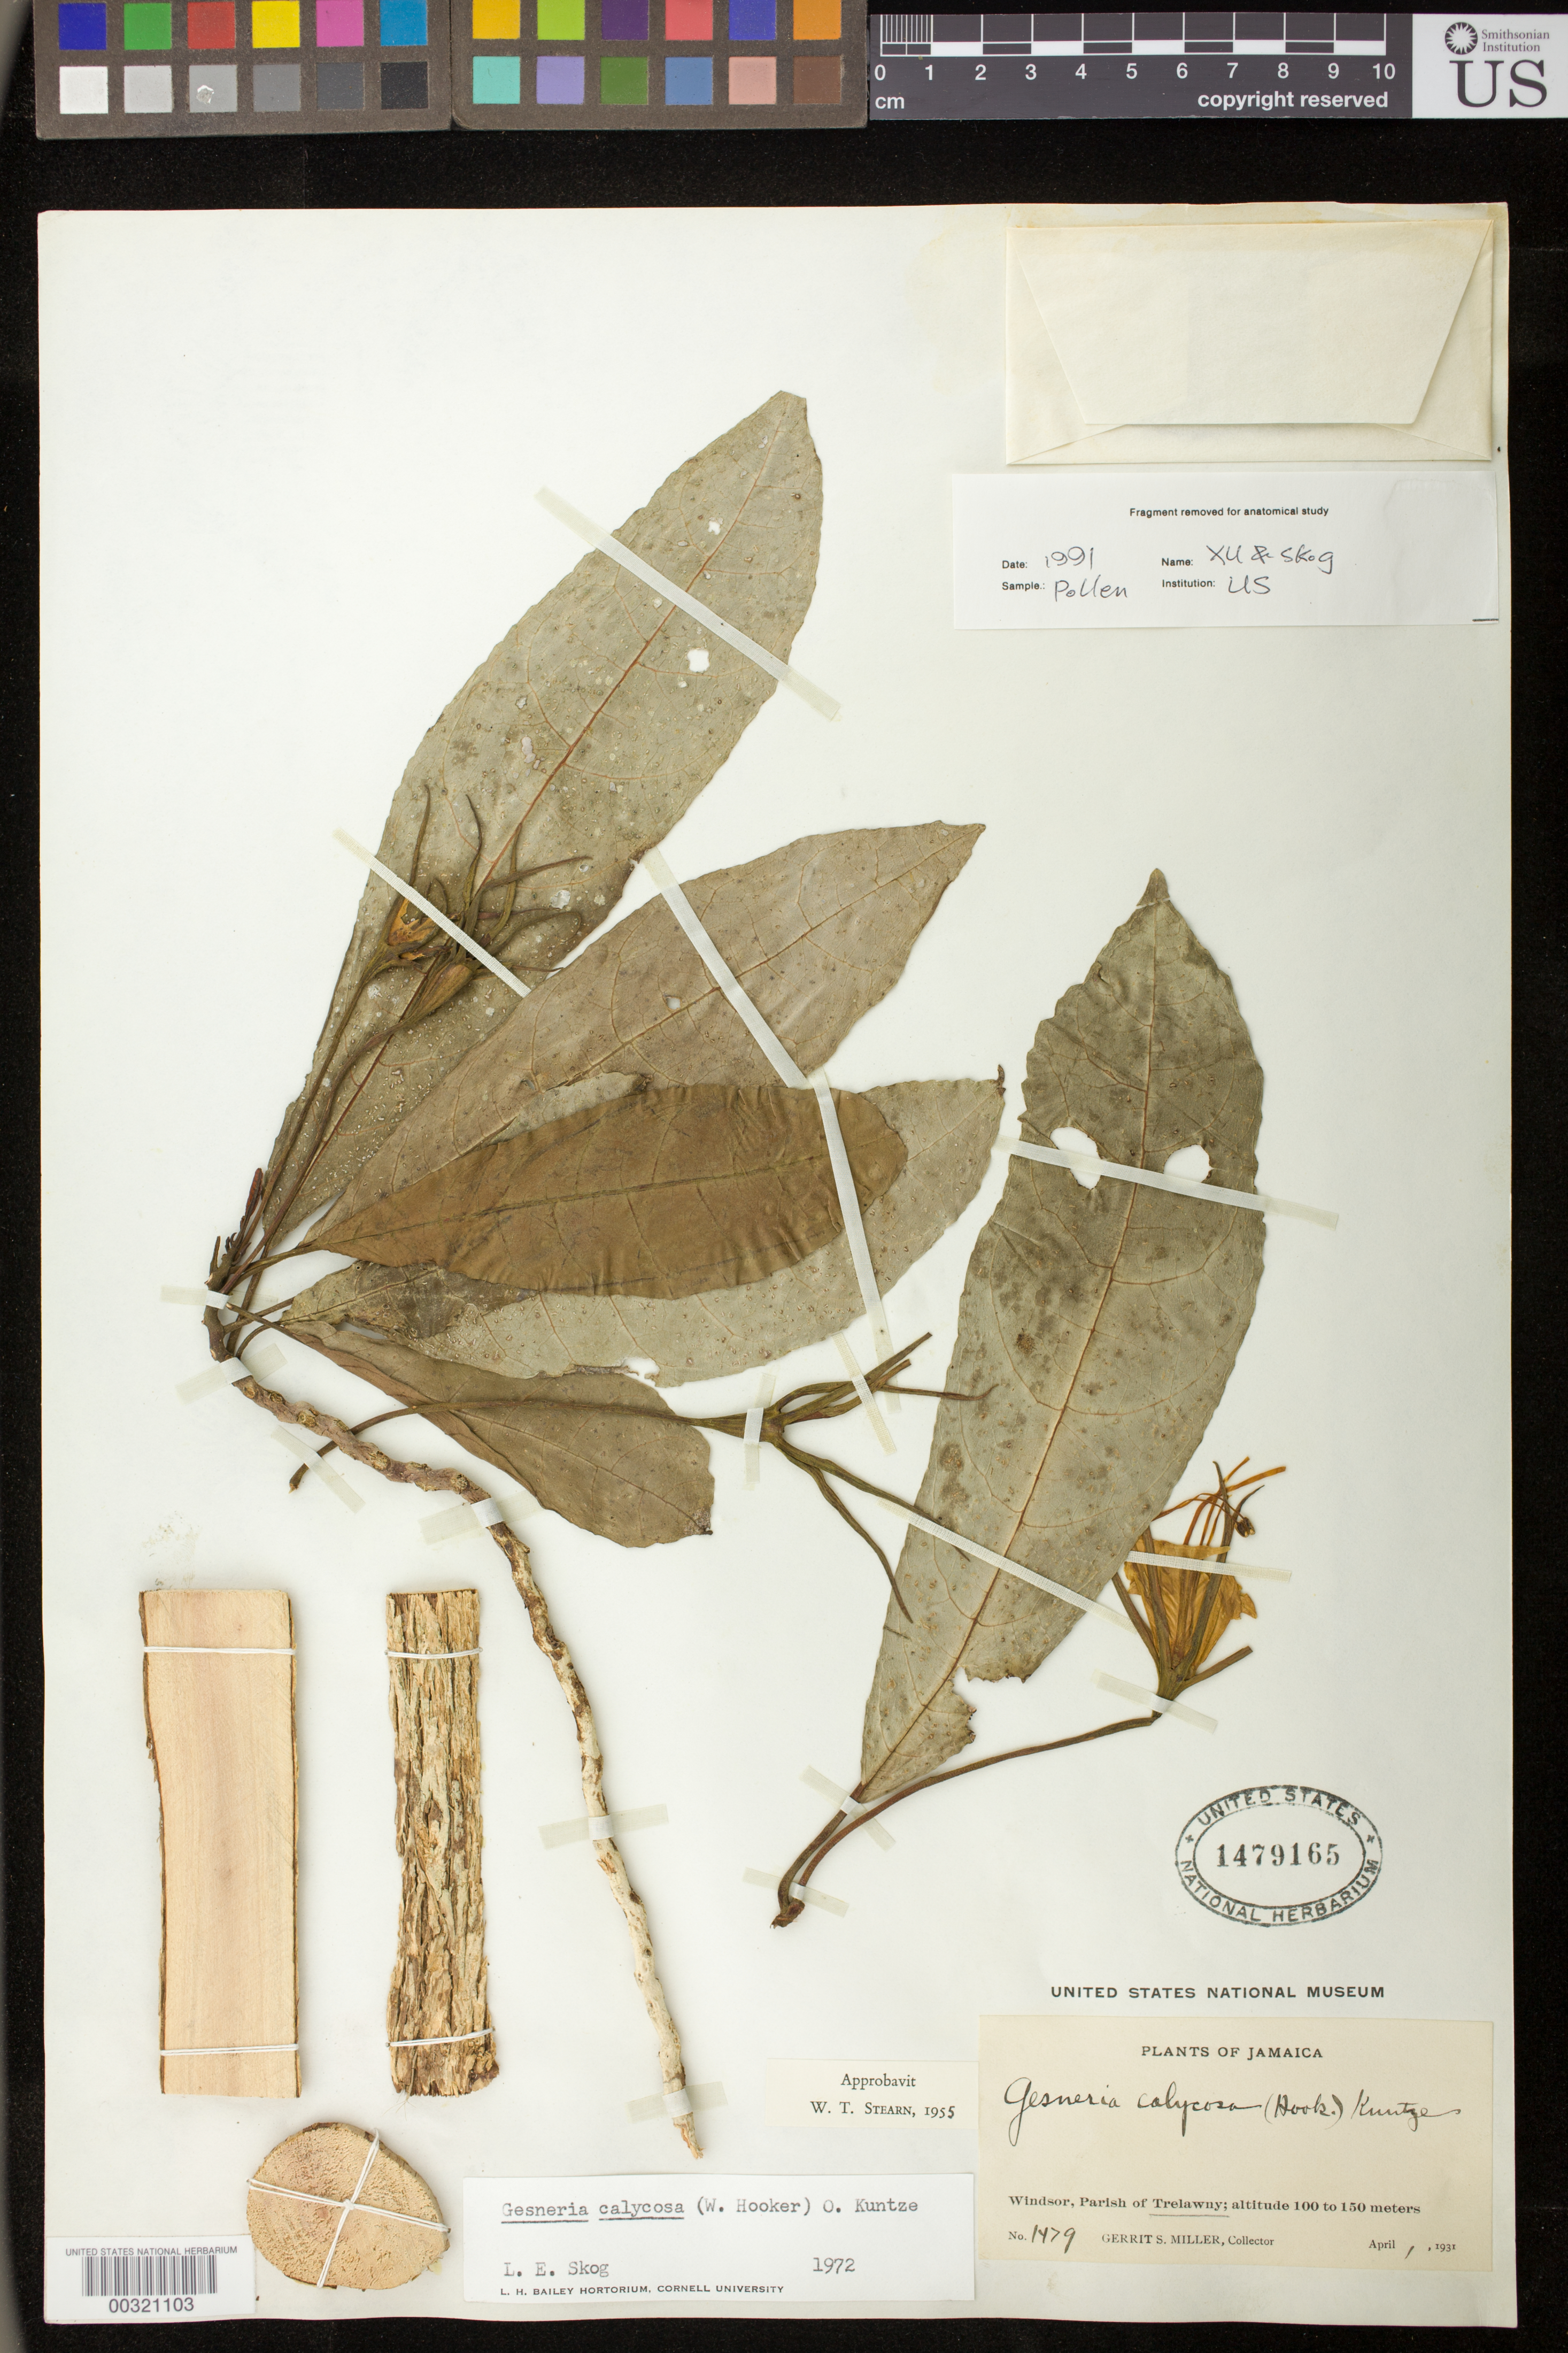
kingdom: Plantae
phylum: Tracheophyta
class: Magnoliopsida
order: Lamiales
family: Gesneriaceae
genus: Gesneria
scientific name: Gesneria calycosa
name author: (Hook.) Kuntze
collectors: G. S. Miller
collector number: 1479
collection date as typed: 01 Apr 1931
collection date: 1931-04-01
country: Jamaica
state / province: Trelawny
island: Jamaica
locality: Windsor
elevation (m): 100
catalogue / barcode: US 1479165